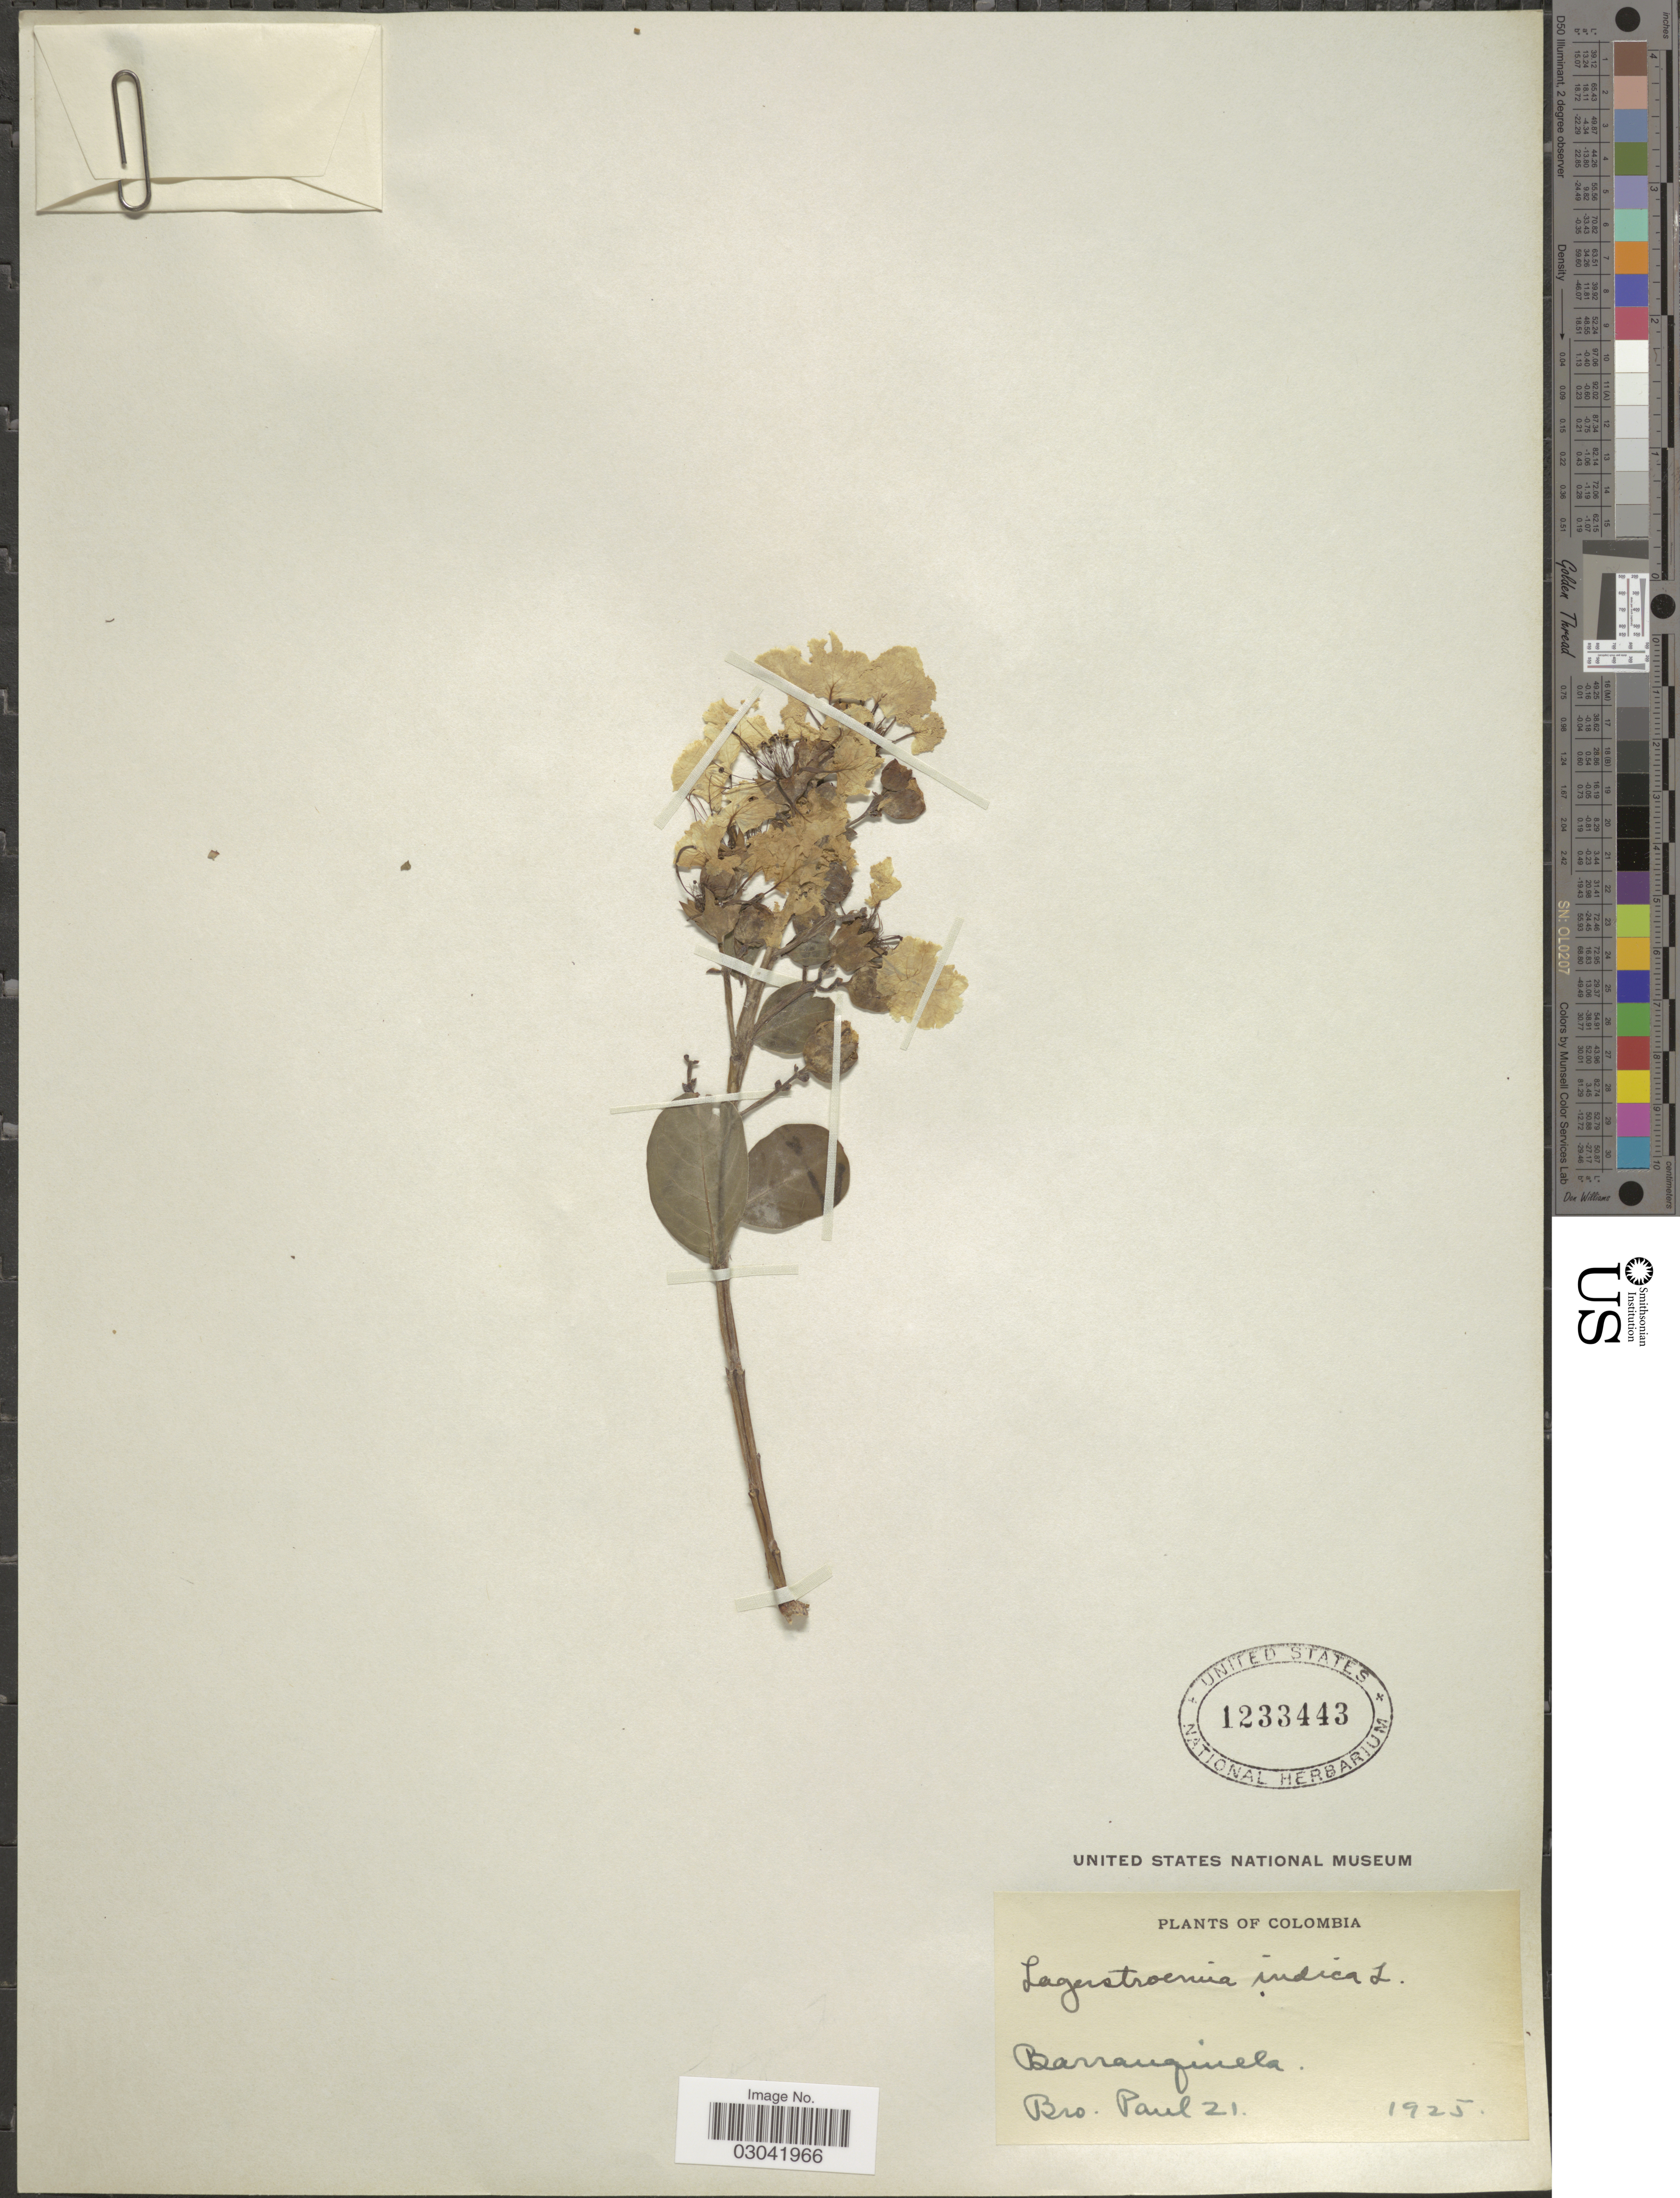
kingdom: Plantae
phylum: Tracheophyta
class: Magnoliopsida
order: Myrtales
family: Lythraceae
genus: Lagerstroemia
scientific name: Lagerstroemia indica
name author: L.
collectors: B. Paul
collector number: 21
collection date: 1925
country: Colombia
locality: Barranquilla.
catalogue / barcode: US 1233443